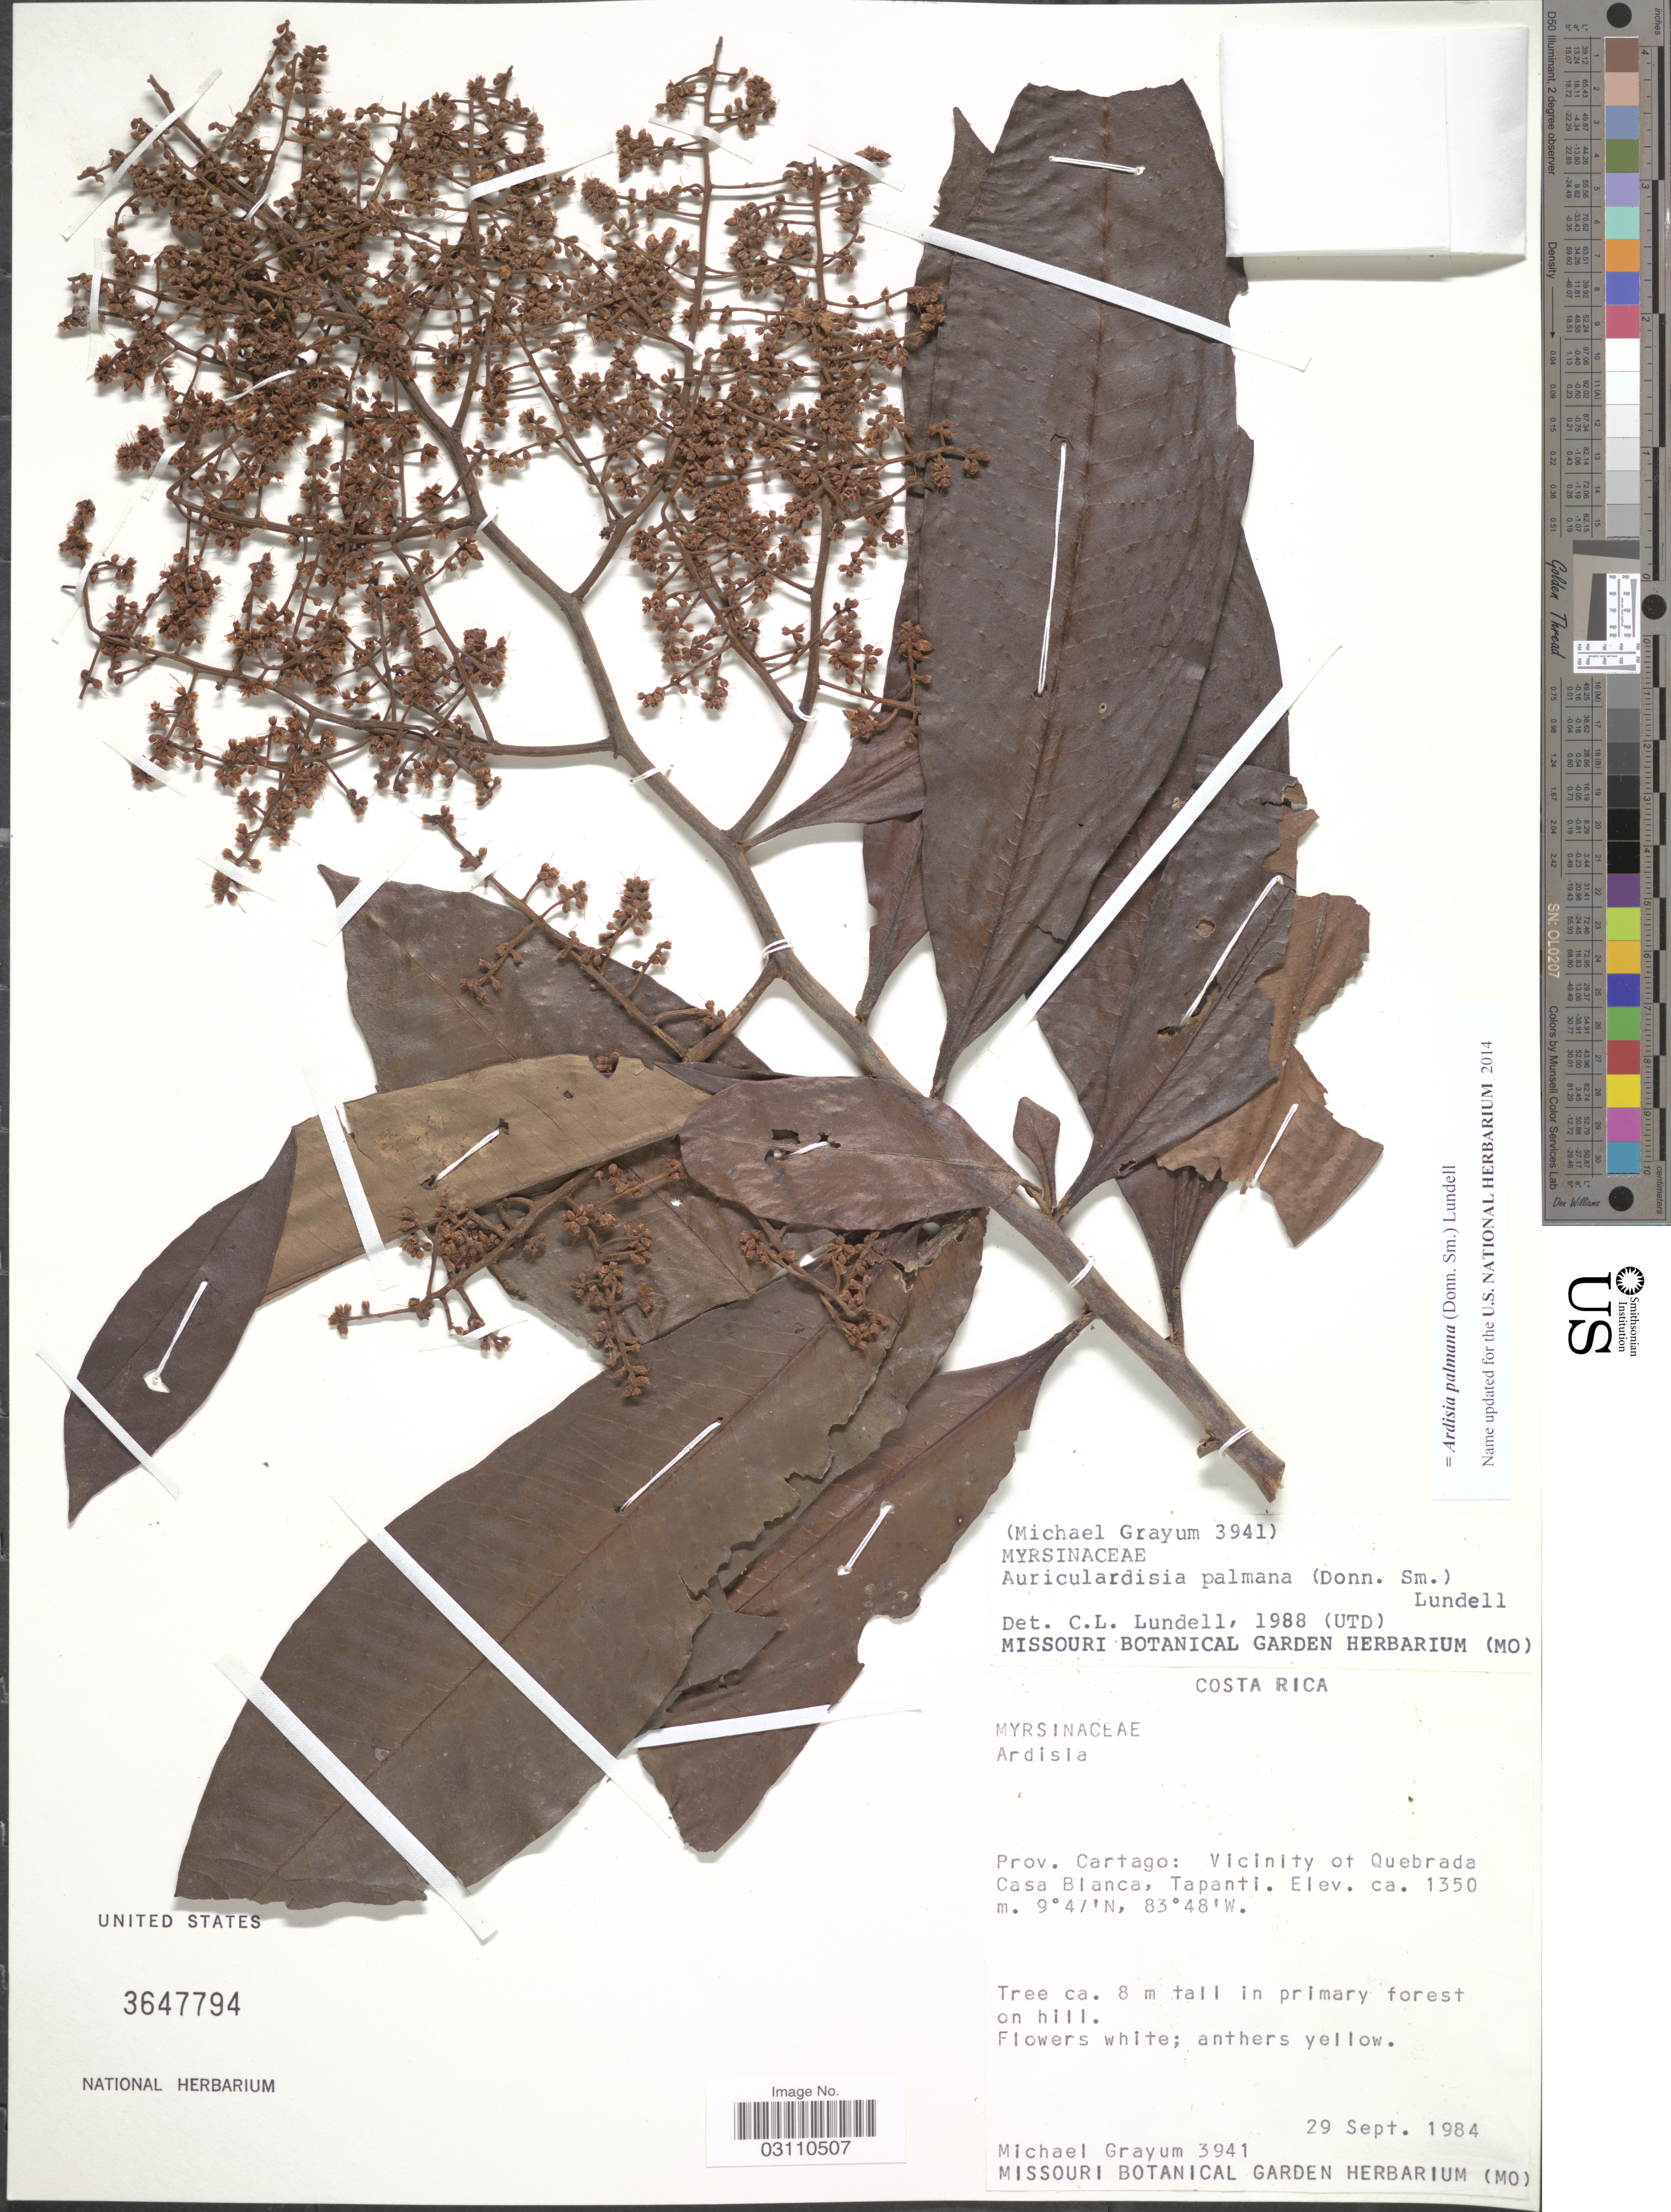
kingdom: Plantae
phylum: Tracheophyta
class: Magnoliopsida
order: Ericales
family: Primulaceae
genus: Ardisia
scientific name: Ardisia palmana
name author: Donn. Sm.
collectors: M. H. Grayum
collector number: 3941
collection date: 1984-09-29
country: Costa Rica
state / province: Cartago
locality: Vicinity of Quebrada Casa Blanca, Tapanti.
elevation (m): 1350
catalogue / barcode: US 3647794